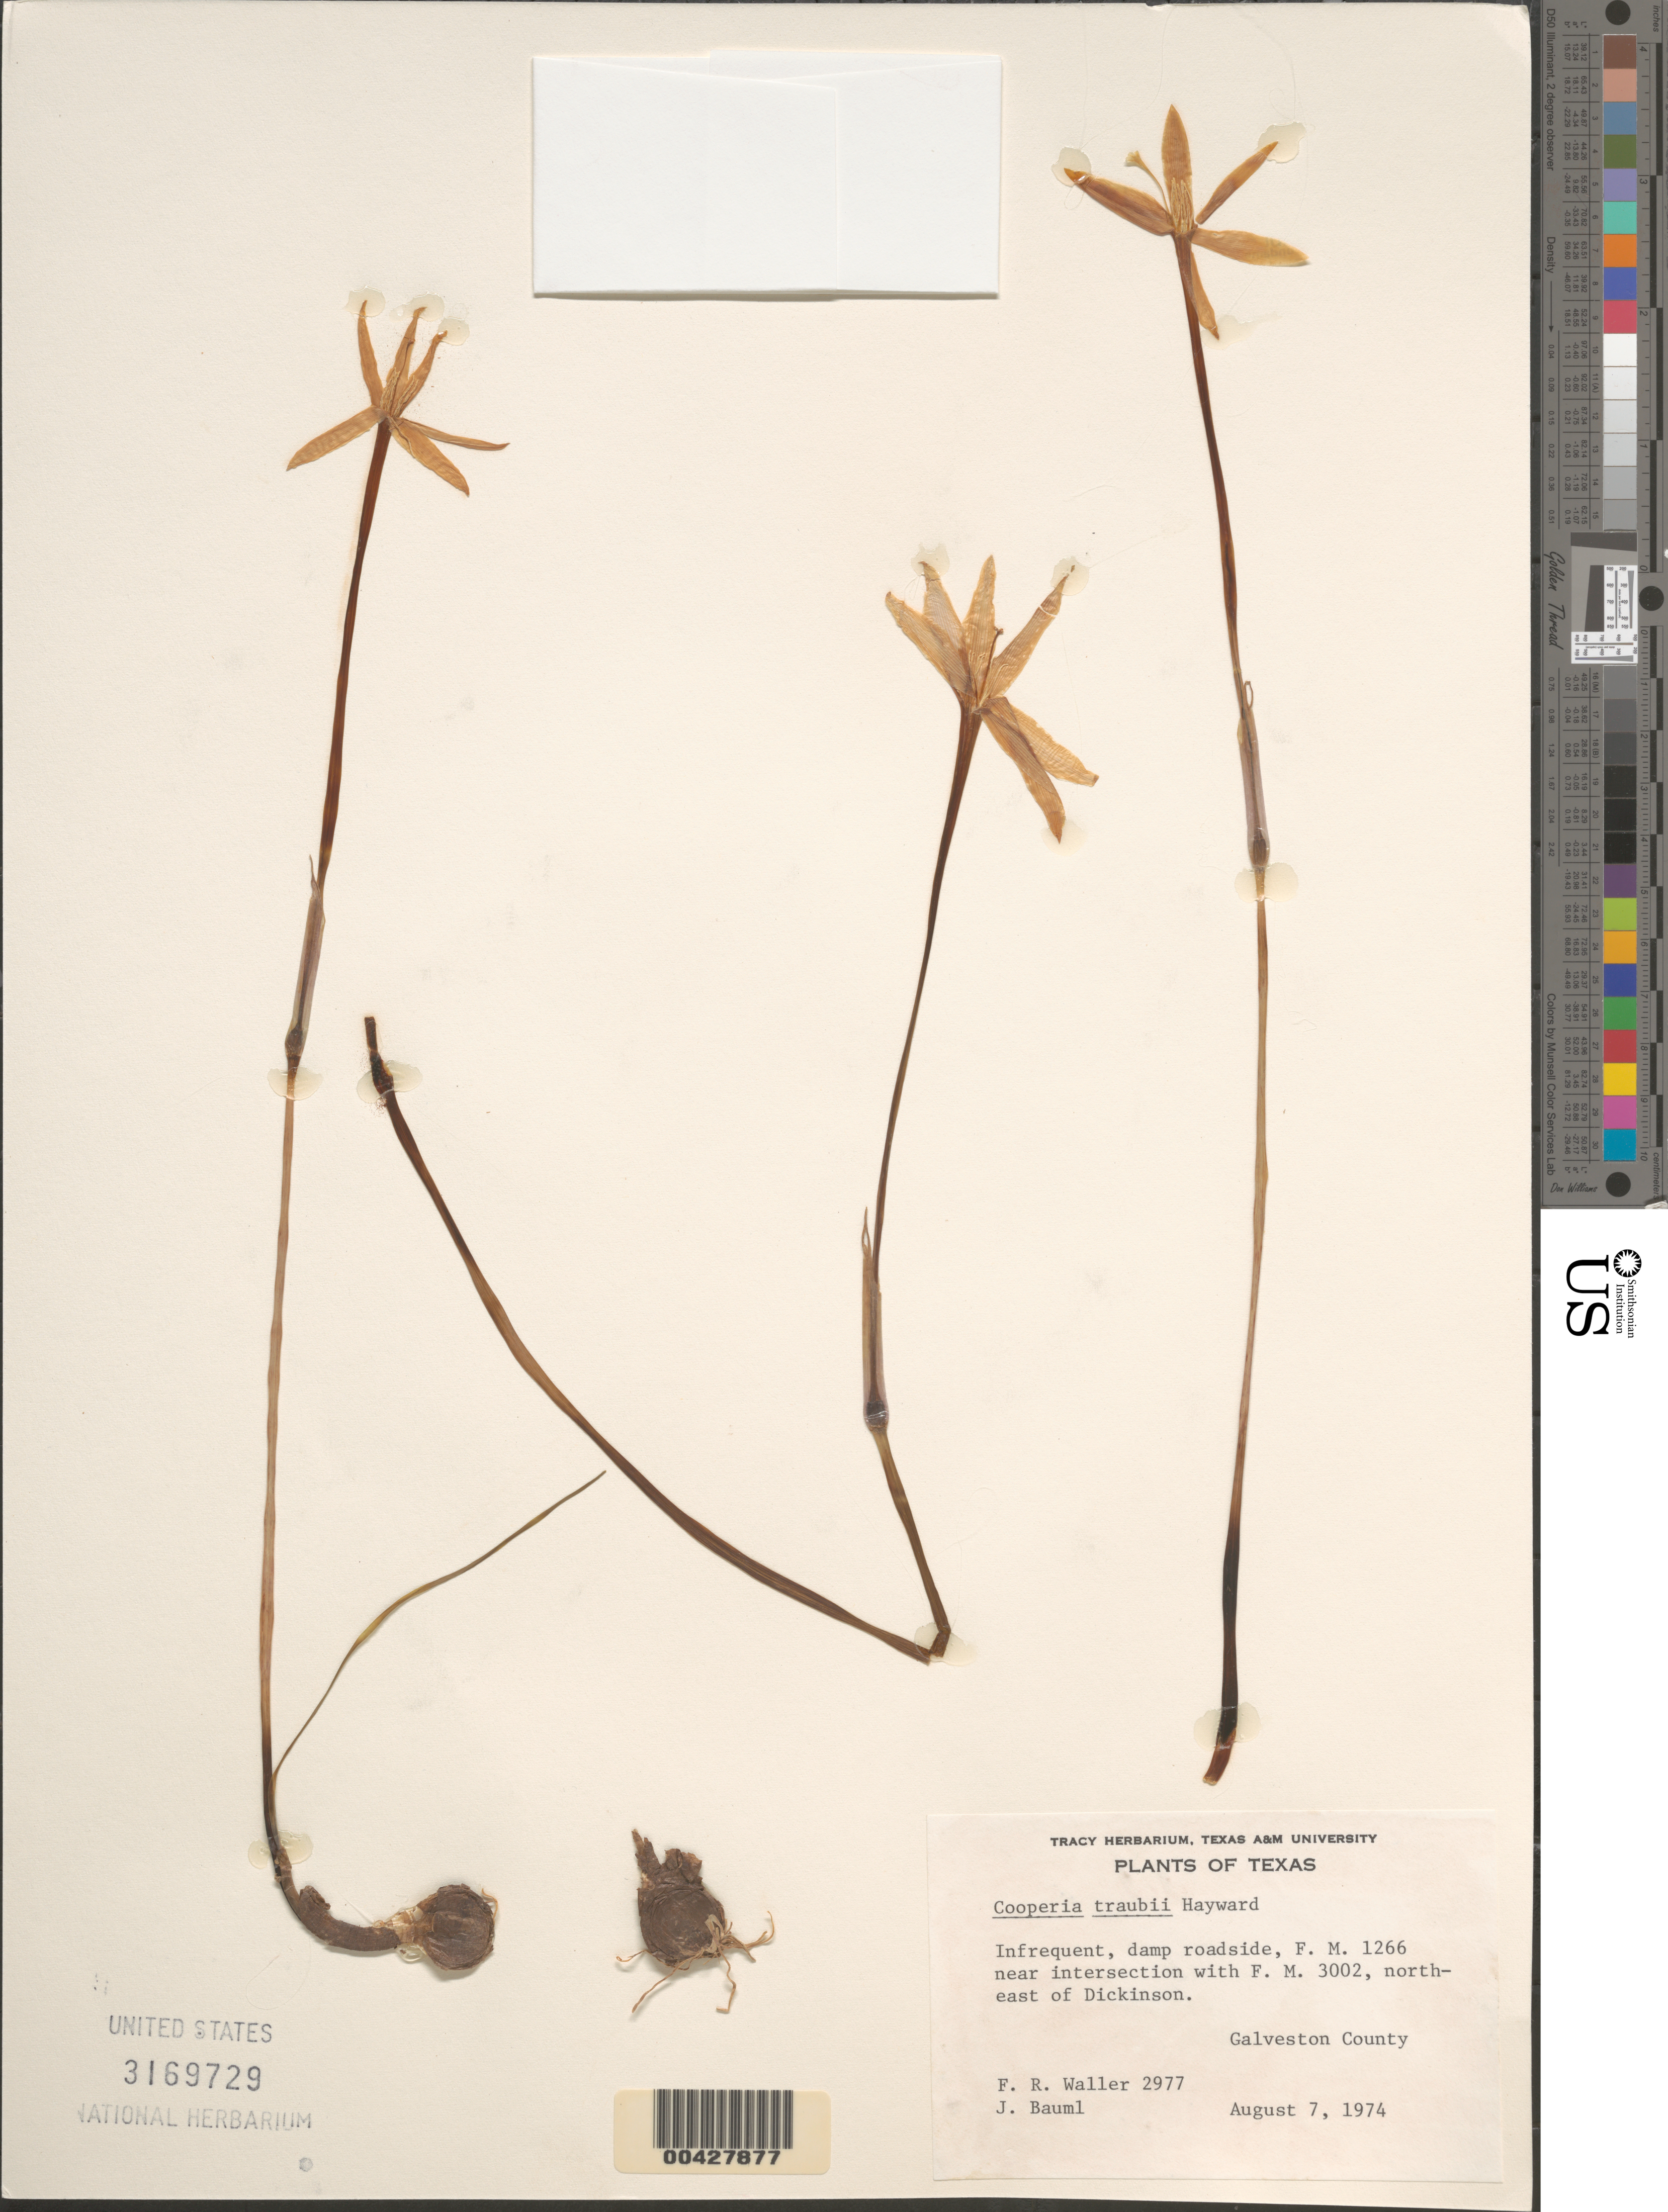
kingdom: Plantae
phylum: Tracheophyta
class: Liliopsida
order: Asparagales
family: Amaryllidaceae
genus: Zephyranthes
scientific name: Zephyranthes traubii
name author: (W. Hayw.) Moldenke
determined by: Flagg, R. O.; Smith, Gerald L.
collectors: F. R. Waller & J. Bauml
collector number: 2977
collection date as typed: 07 Aug 1974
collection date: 1974-08-07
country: United States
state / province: Texas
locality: Ne of dickenson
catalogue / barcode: US 3169729